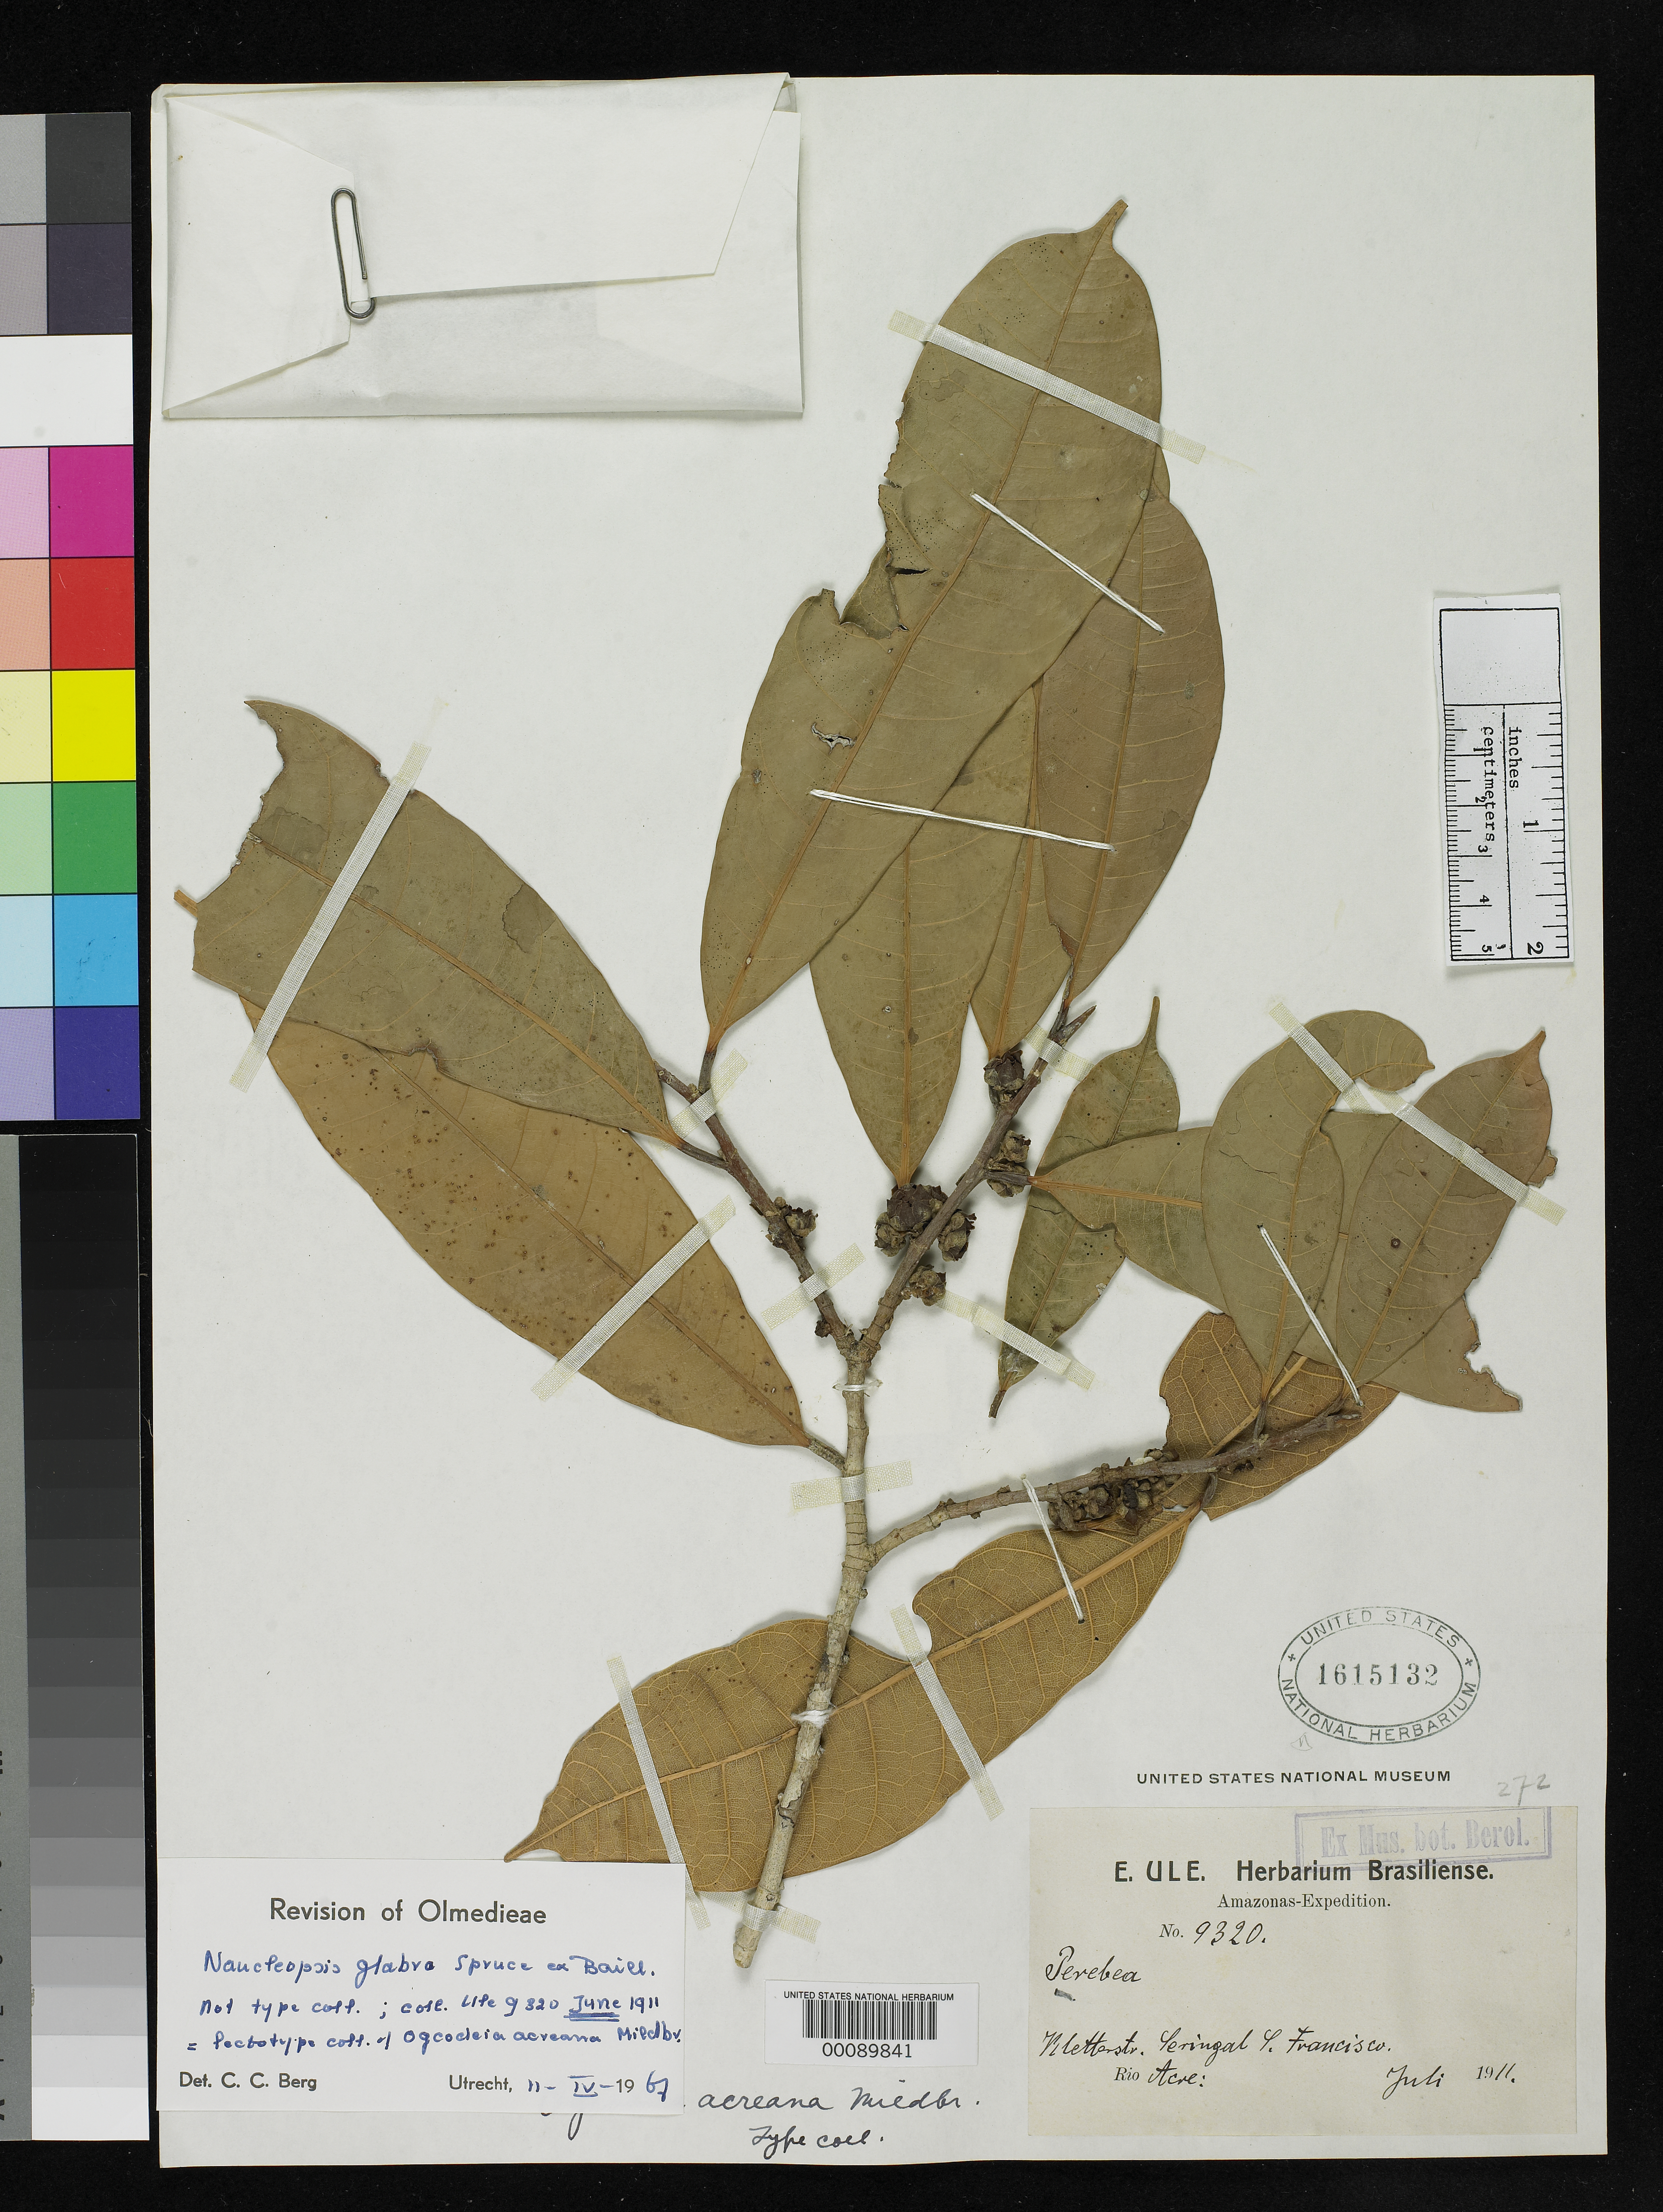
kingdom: Plantae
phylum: Tracheophyta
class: Magnoliopsida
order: Rosales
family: Moraceae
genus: Ogcodeia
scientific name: Ogcodeia acreana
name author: Mildbr.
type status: Type Fragment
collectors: E. H. Ule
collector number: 9320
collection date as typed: Jul 1911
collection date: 1911-07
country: Brazil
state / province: Amazonas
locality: Rio Acre.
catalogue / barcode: US 1615132